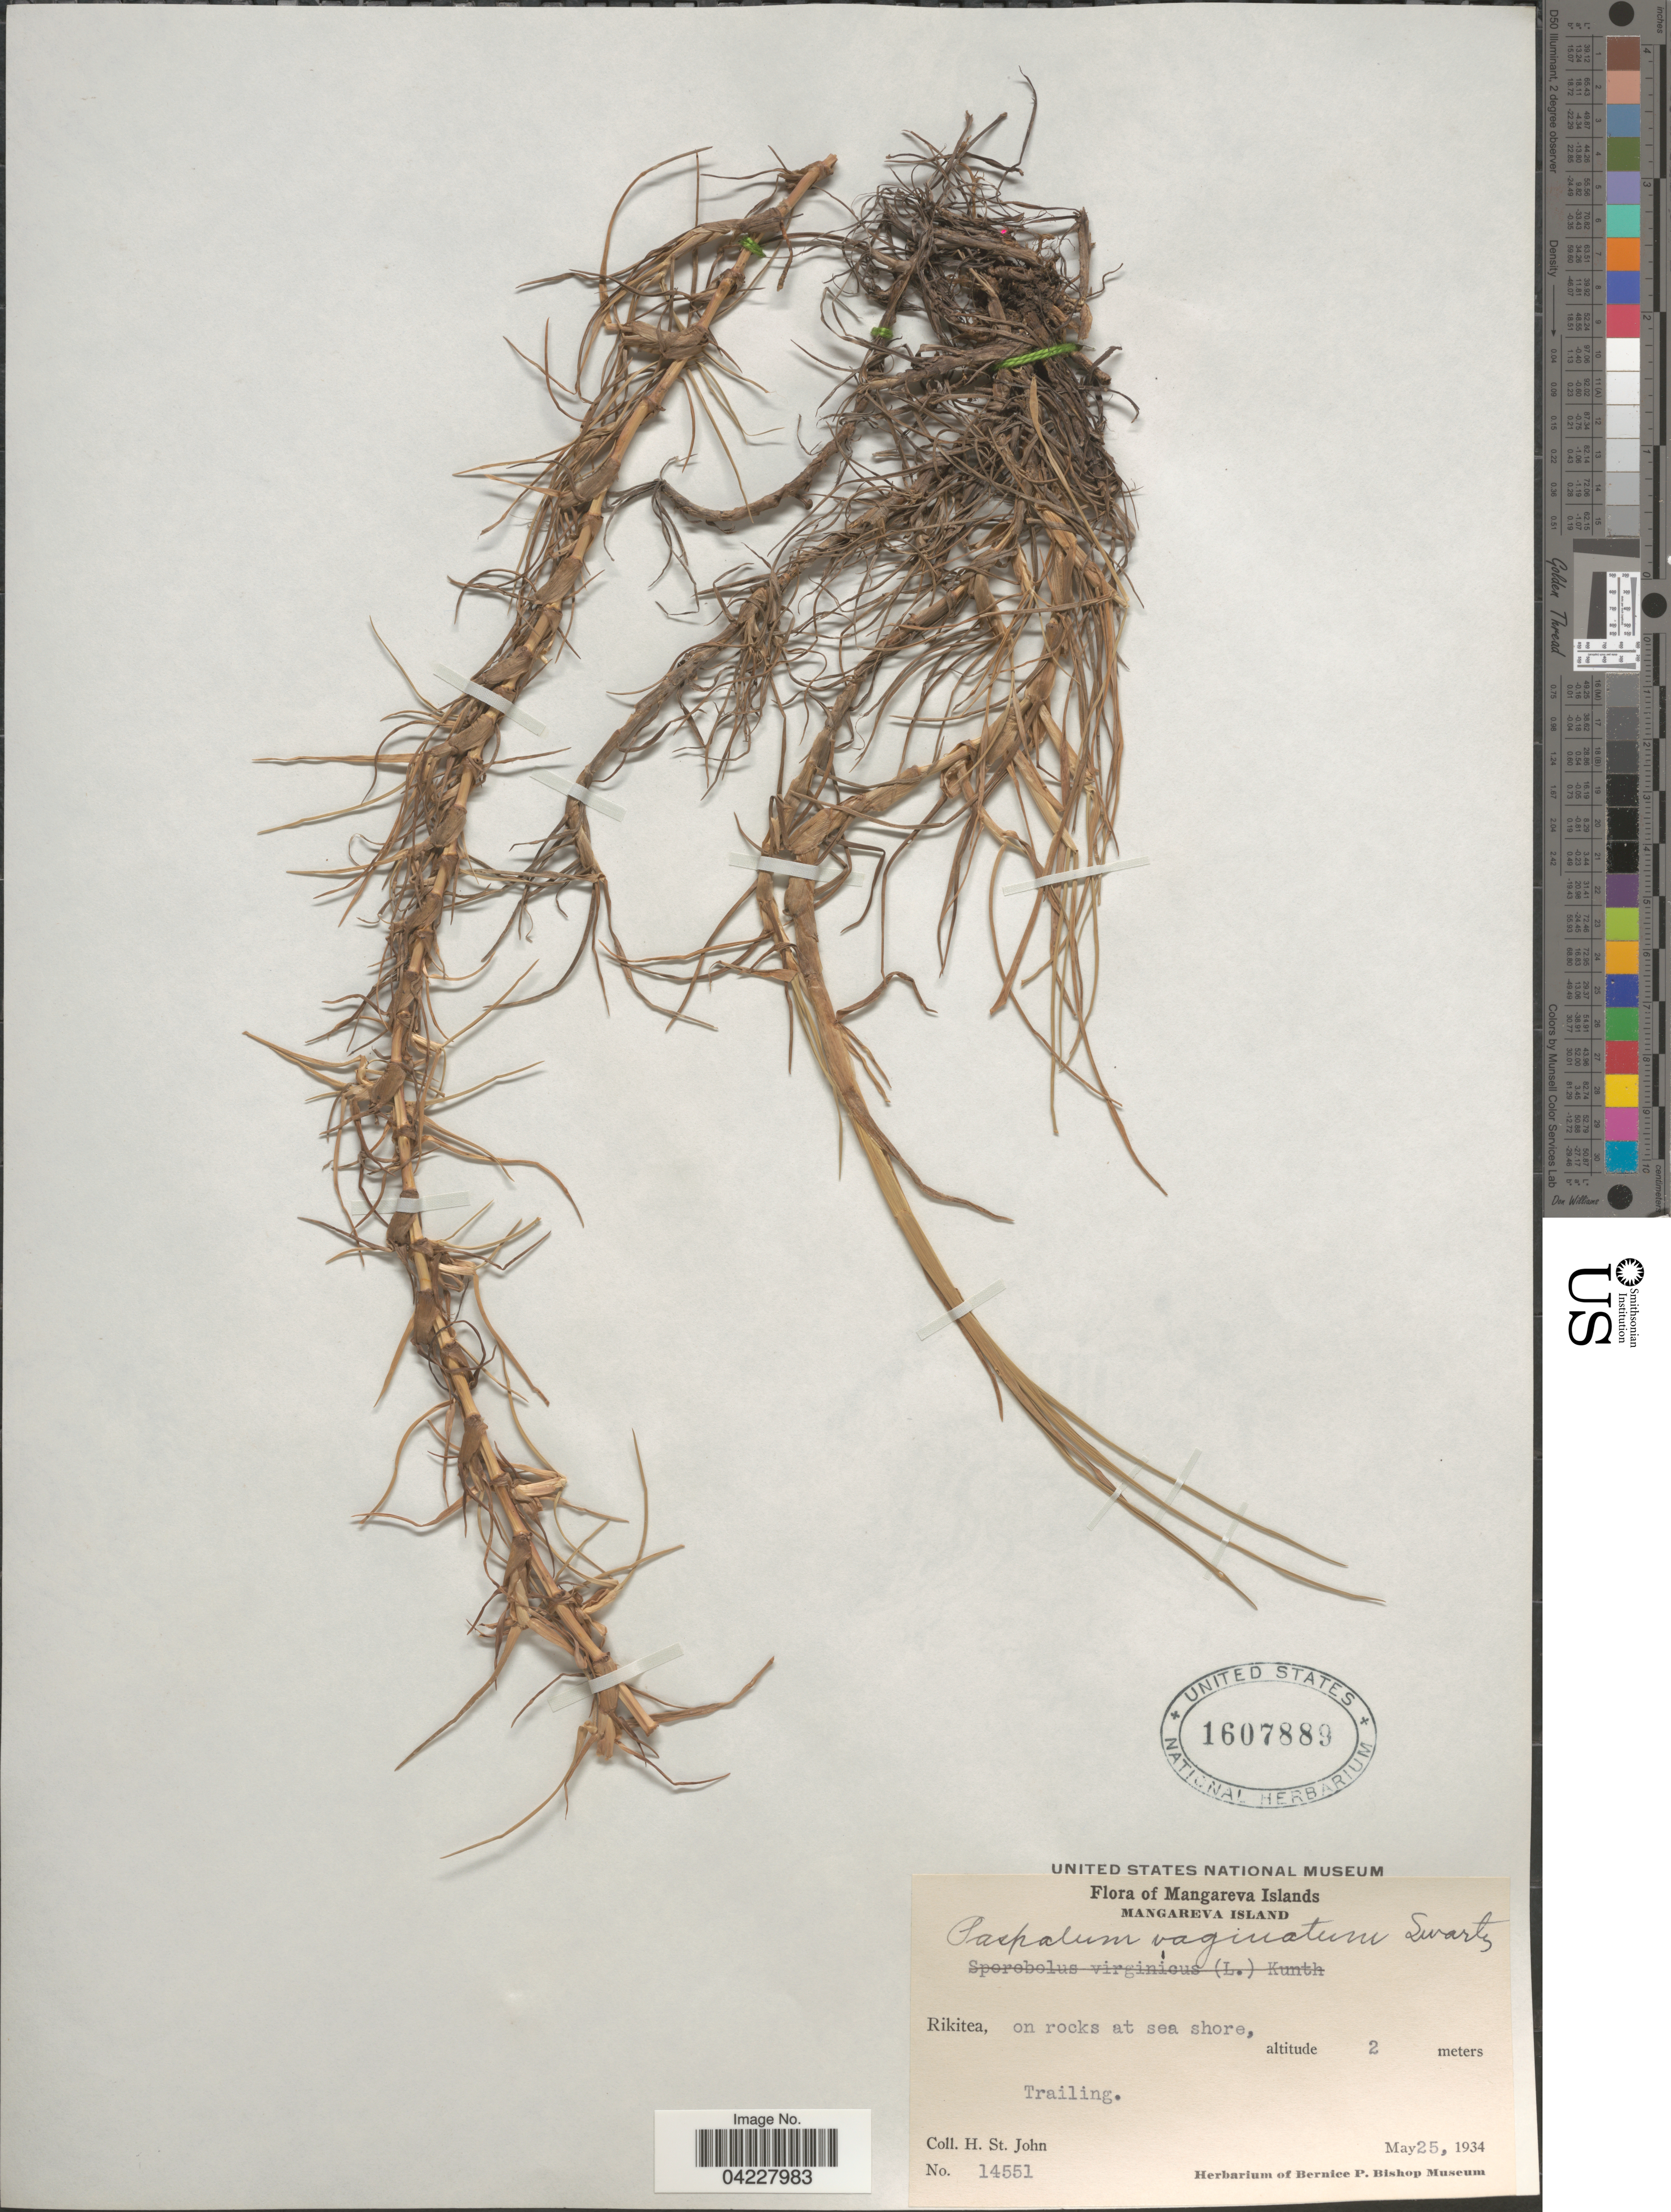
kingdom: Plantae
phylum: Tracheophyta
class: Liliopsida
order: Poales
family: Poaceae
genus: Paspalum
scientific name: Paspalum distichum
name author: L.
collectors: H. St. John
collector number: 14551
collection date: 1934-05-25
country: French Polynesia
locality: Mangareva Islands. Mangareva Island. Rikitea, on rocks at sea shore.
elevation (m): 2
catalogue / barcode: US 1607889